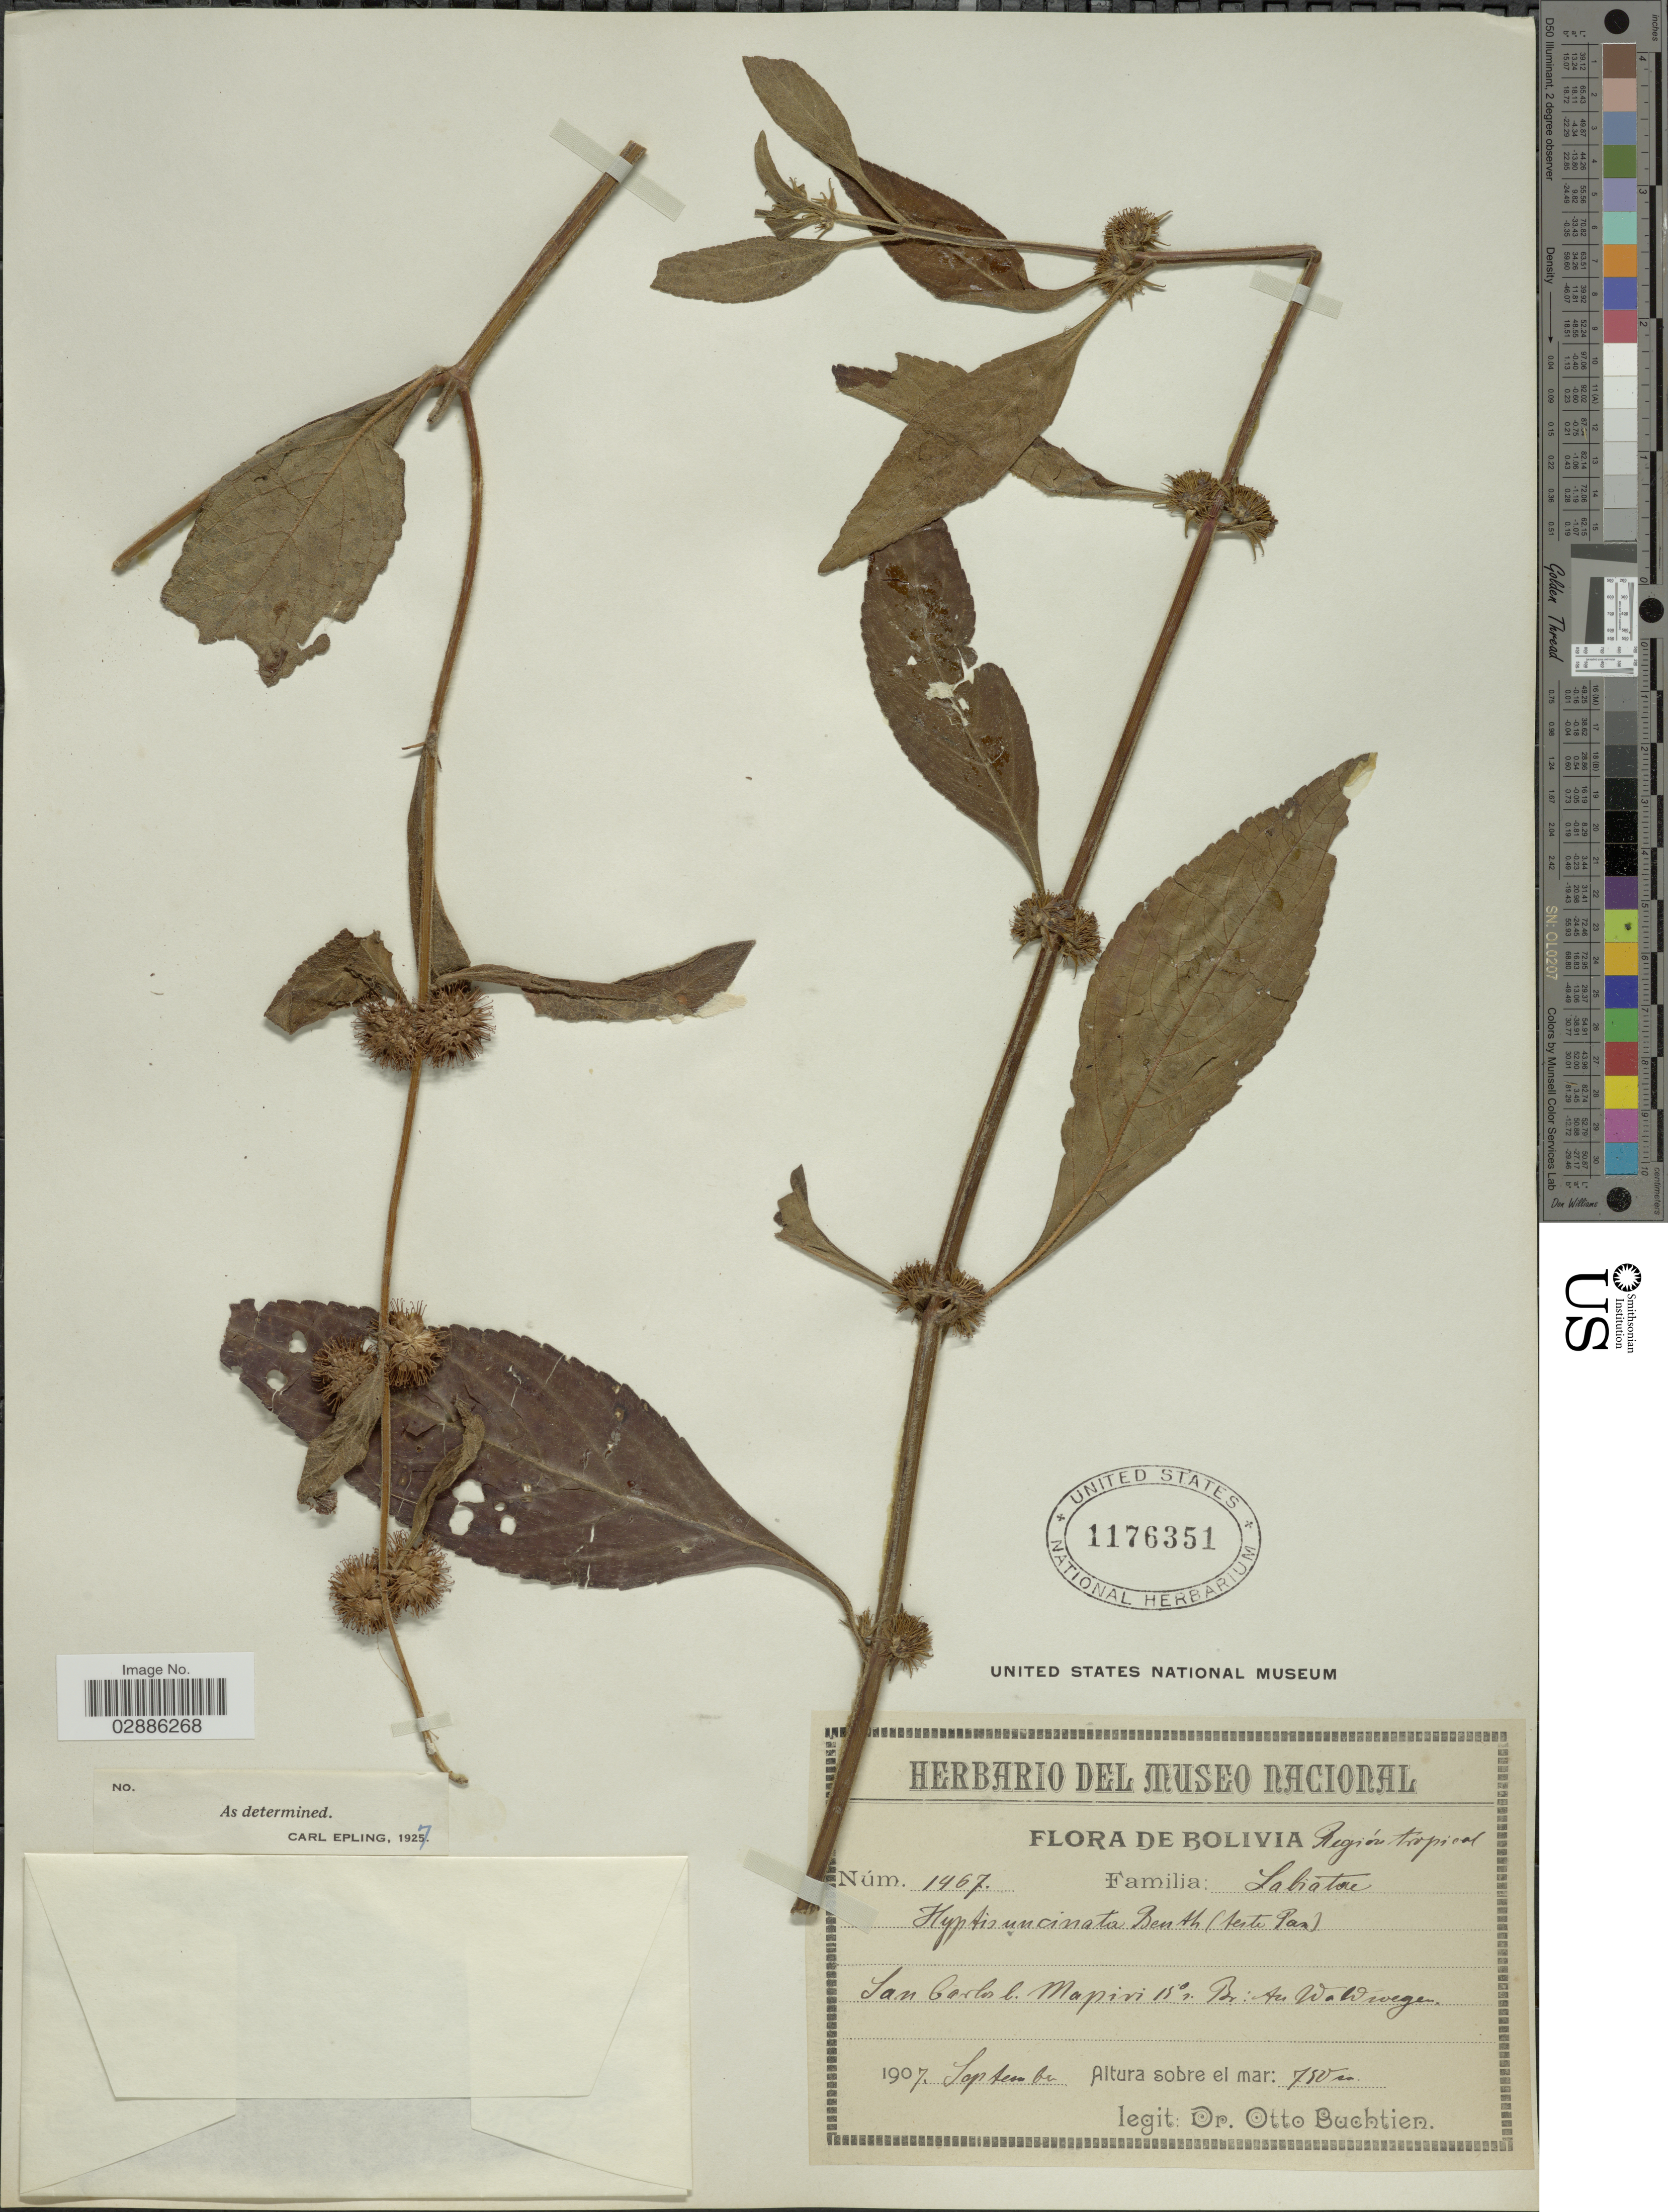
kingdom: Plantae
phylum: Tracheophyta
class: Magnoliopsida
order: Lamiales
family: Lamiaceae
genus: Hyptis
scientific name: Hyptis uncinata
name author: Benth.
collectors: O. Buchtien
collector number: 1467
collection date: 1907-09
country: Bolivia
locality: San Carlos b. Mapiri, Au Waldwege.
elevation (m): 750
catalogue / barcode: US 1176351